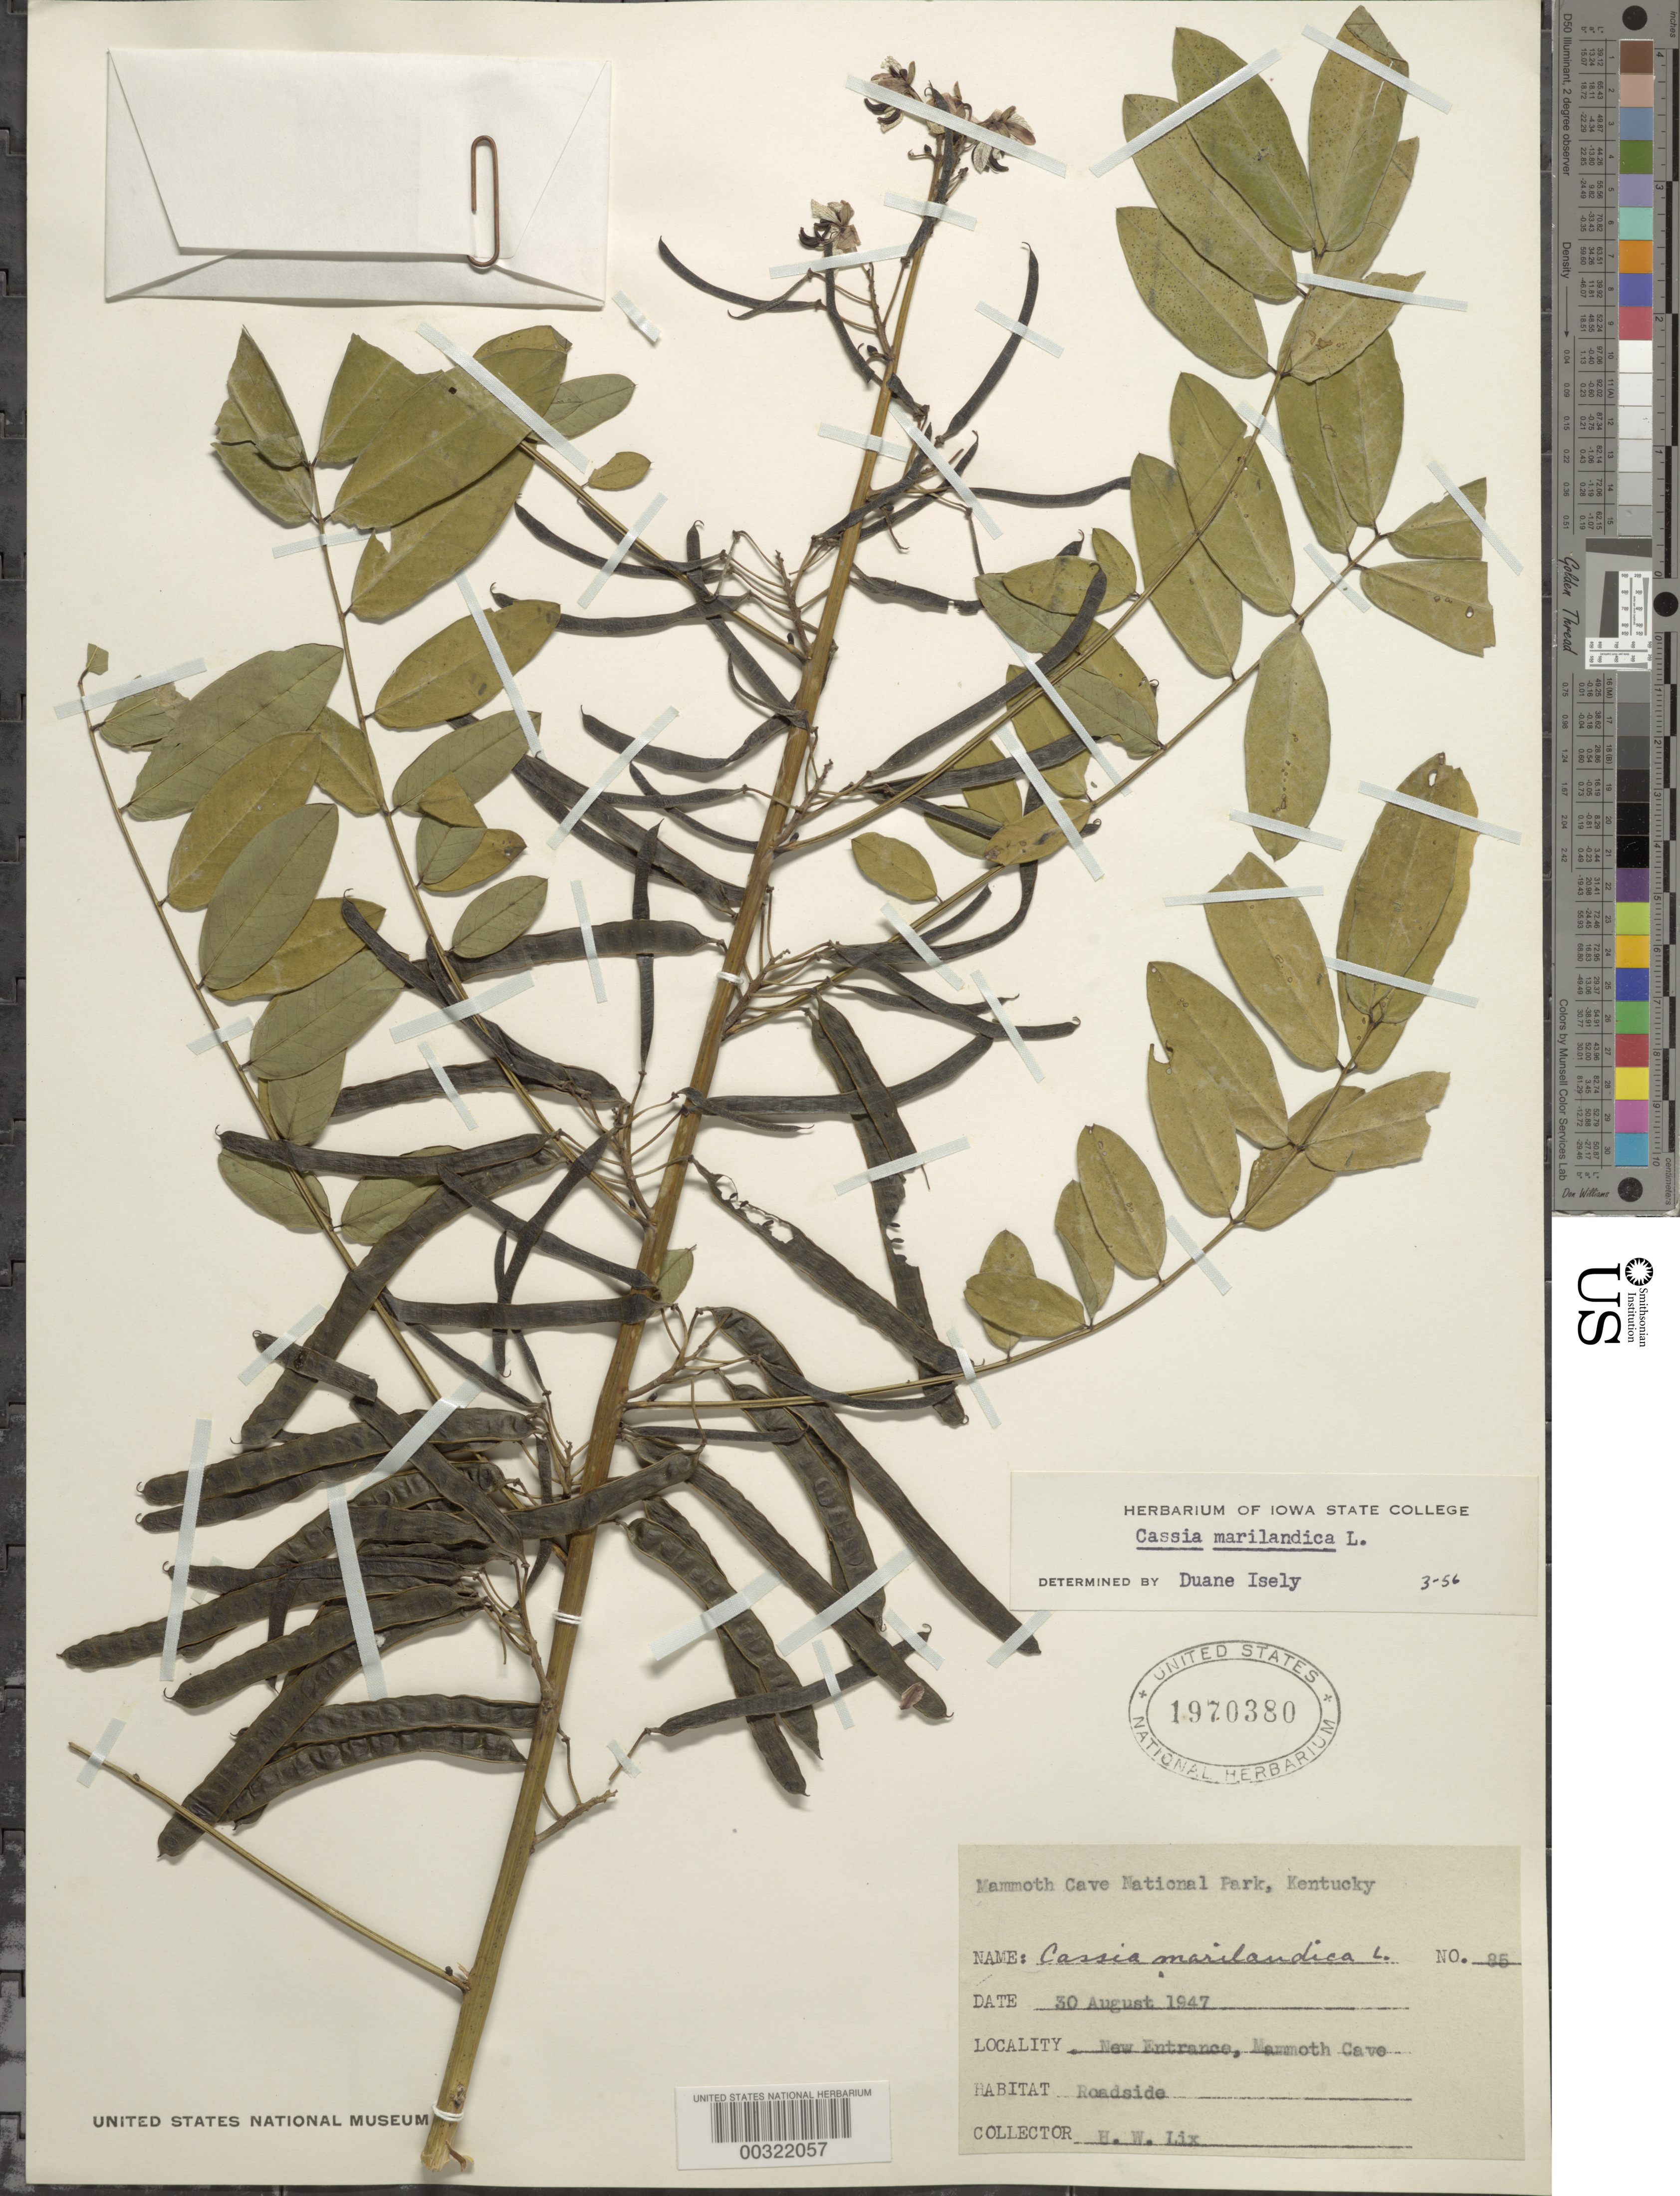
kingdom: Plantae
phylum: Tracheophyta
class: Magnoliopsida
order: Fabales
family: Fabaceae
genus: Senna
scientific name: Senna marilandica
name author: (L.) Link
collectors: H. W. Lix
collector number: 85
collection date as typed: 30 Aug 1947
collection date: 1947-08-30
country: United States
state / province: Kentucky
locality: New entrance, mammoth cave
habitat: Roadside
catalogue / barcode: US 1970380